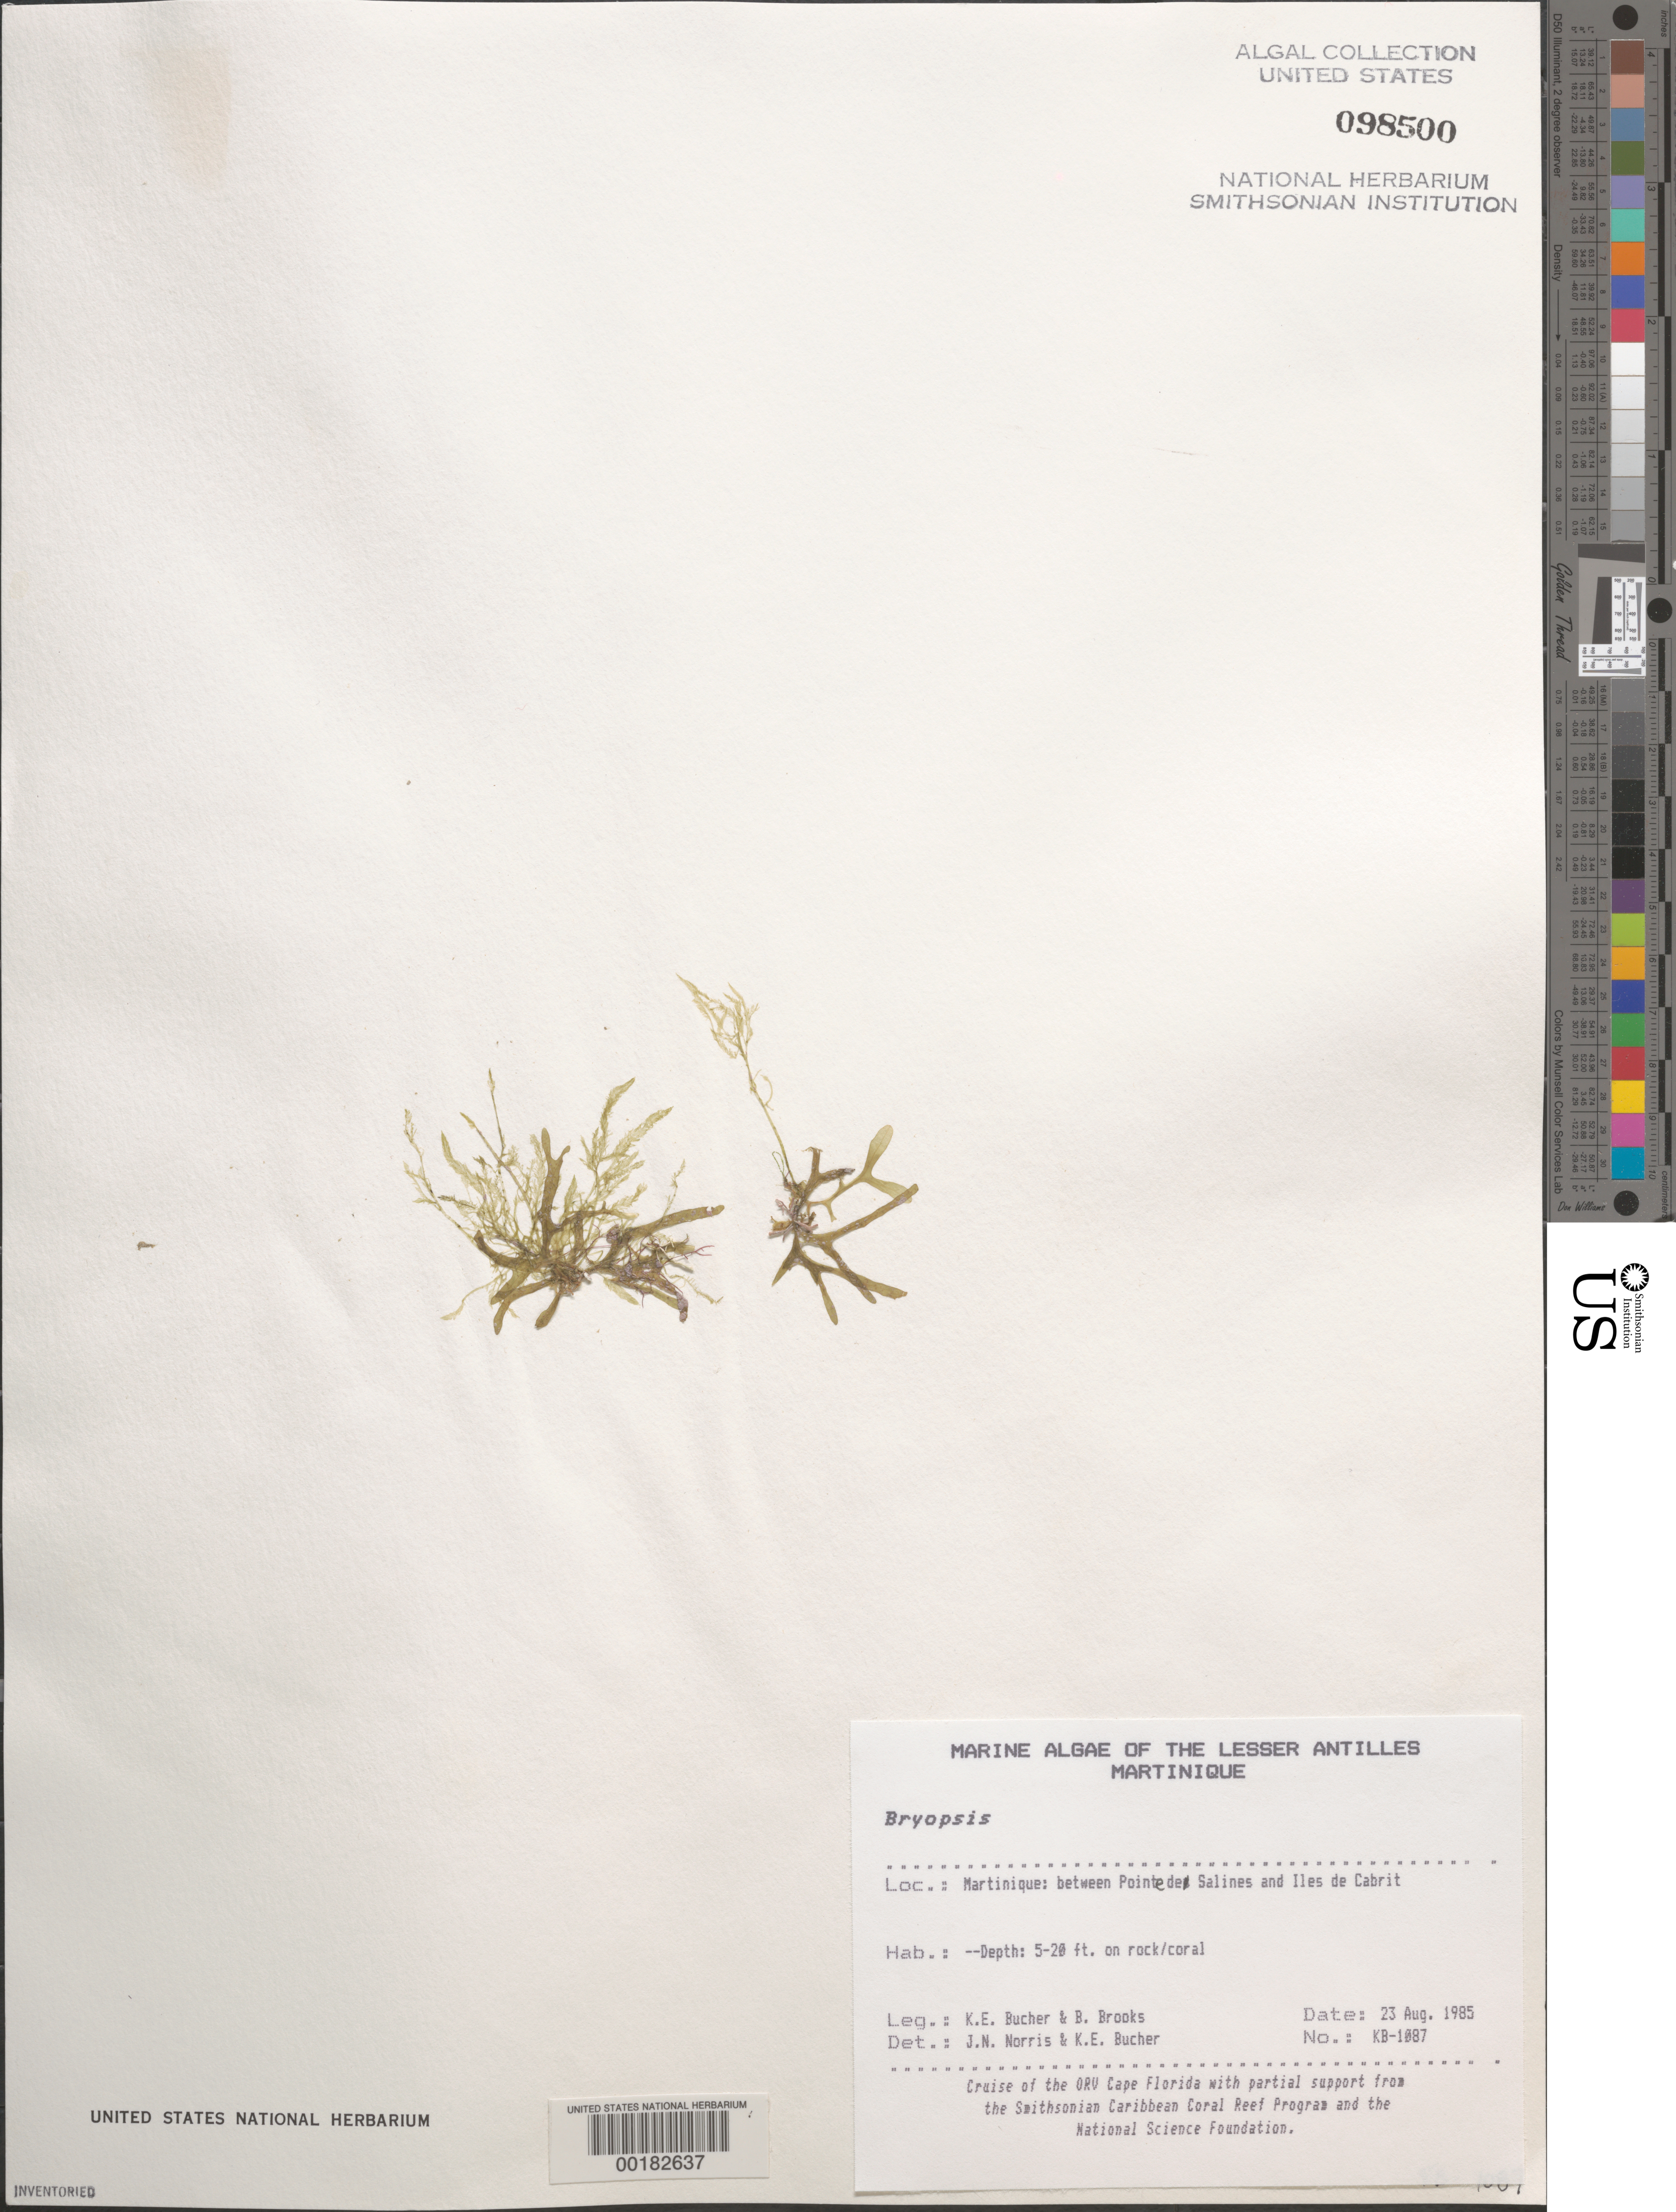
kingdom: Plantae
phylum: Chlorophyta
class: Ulvophyceae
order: Bryopsidales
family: Bryopsidaceae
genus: Bryopsis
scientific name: Bryopsis sp.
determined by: Norris, J. N.; Bucher, K. E.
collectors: K. E. Bucher & B. Brooks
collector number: Kb-1087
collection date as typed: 23 Aug 1985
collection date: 1985-08-23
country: Martinique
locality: Between Pointe de Salines and Iles de Cabrit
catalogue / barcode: US 98500